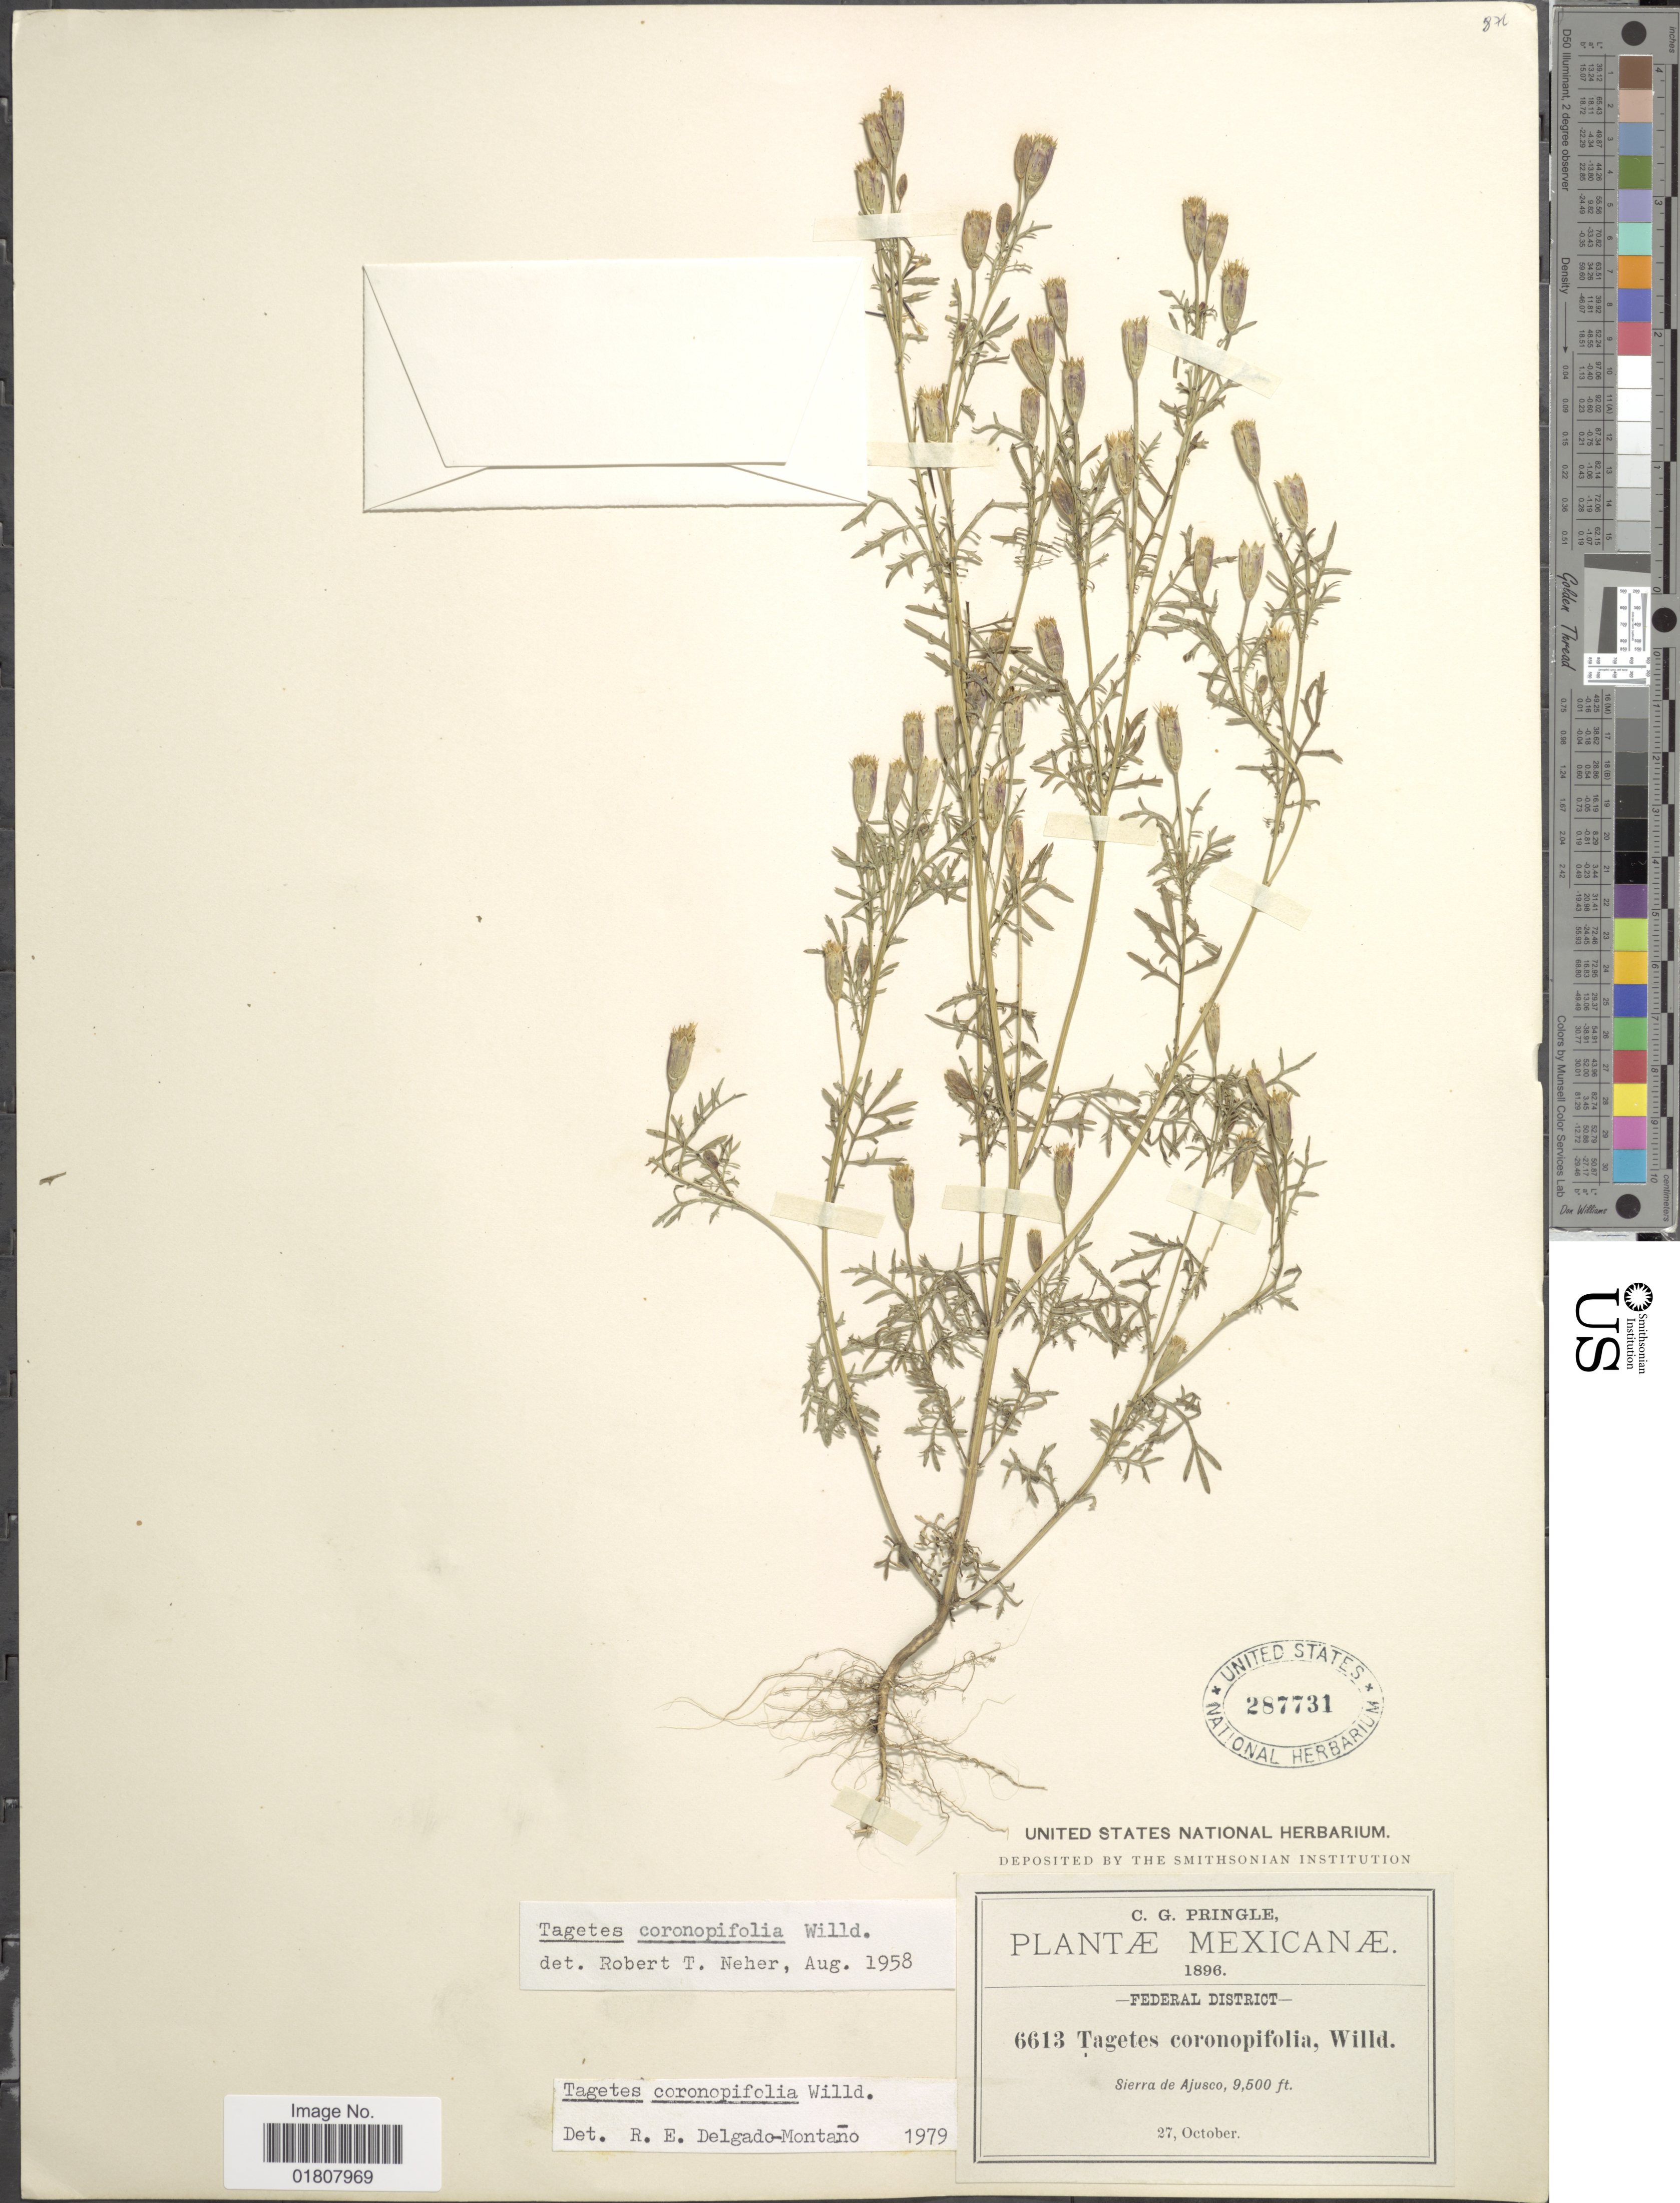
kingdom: Plantae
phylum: Tracheophyta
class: Magnoliopsida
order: Asterales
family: Asteraceae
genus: Tagetes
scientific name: Tagetes coronopifolia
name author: Willd.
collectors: C. G. Pringle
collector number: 6613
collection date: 1896-10-27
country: Mexico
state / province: Distrito Federal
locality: Sierra de Ajusco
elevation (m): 2896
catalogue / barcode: US 287731